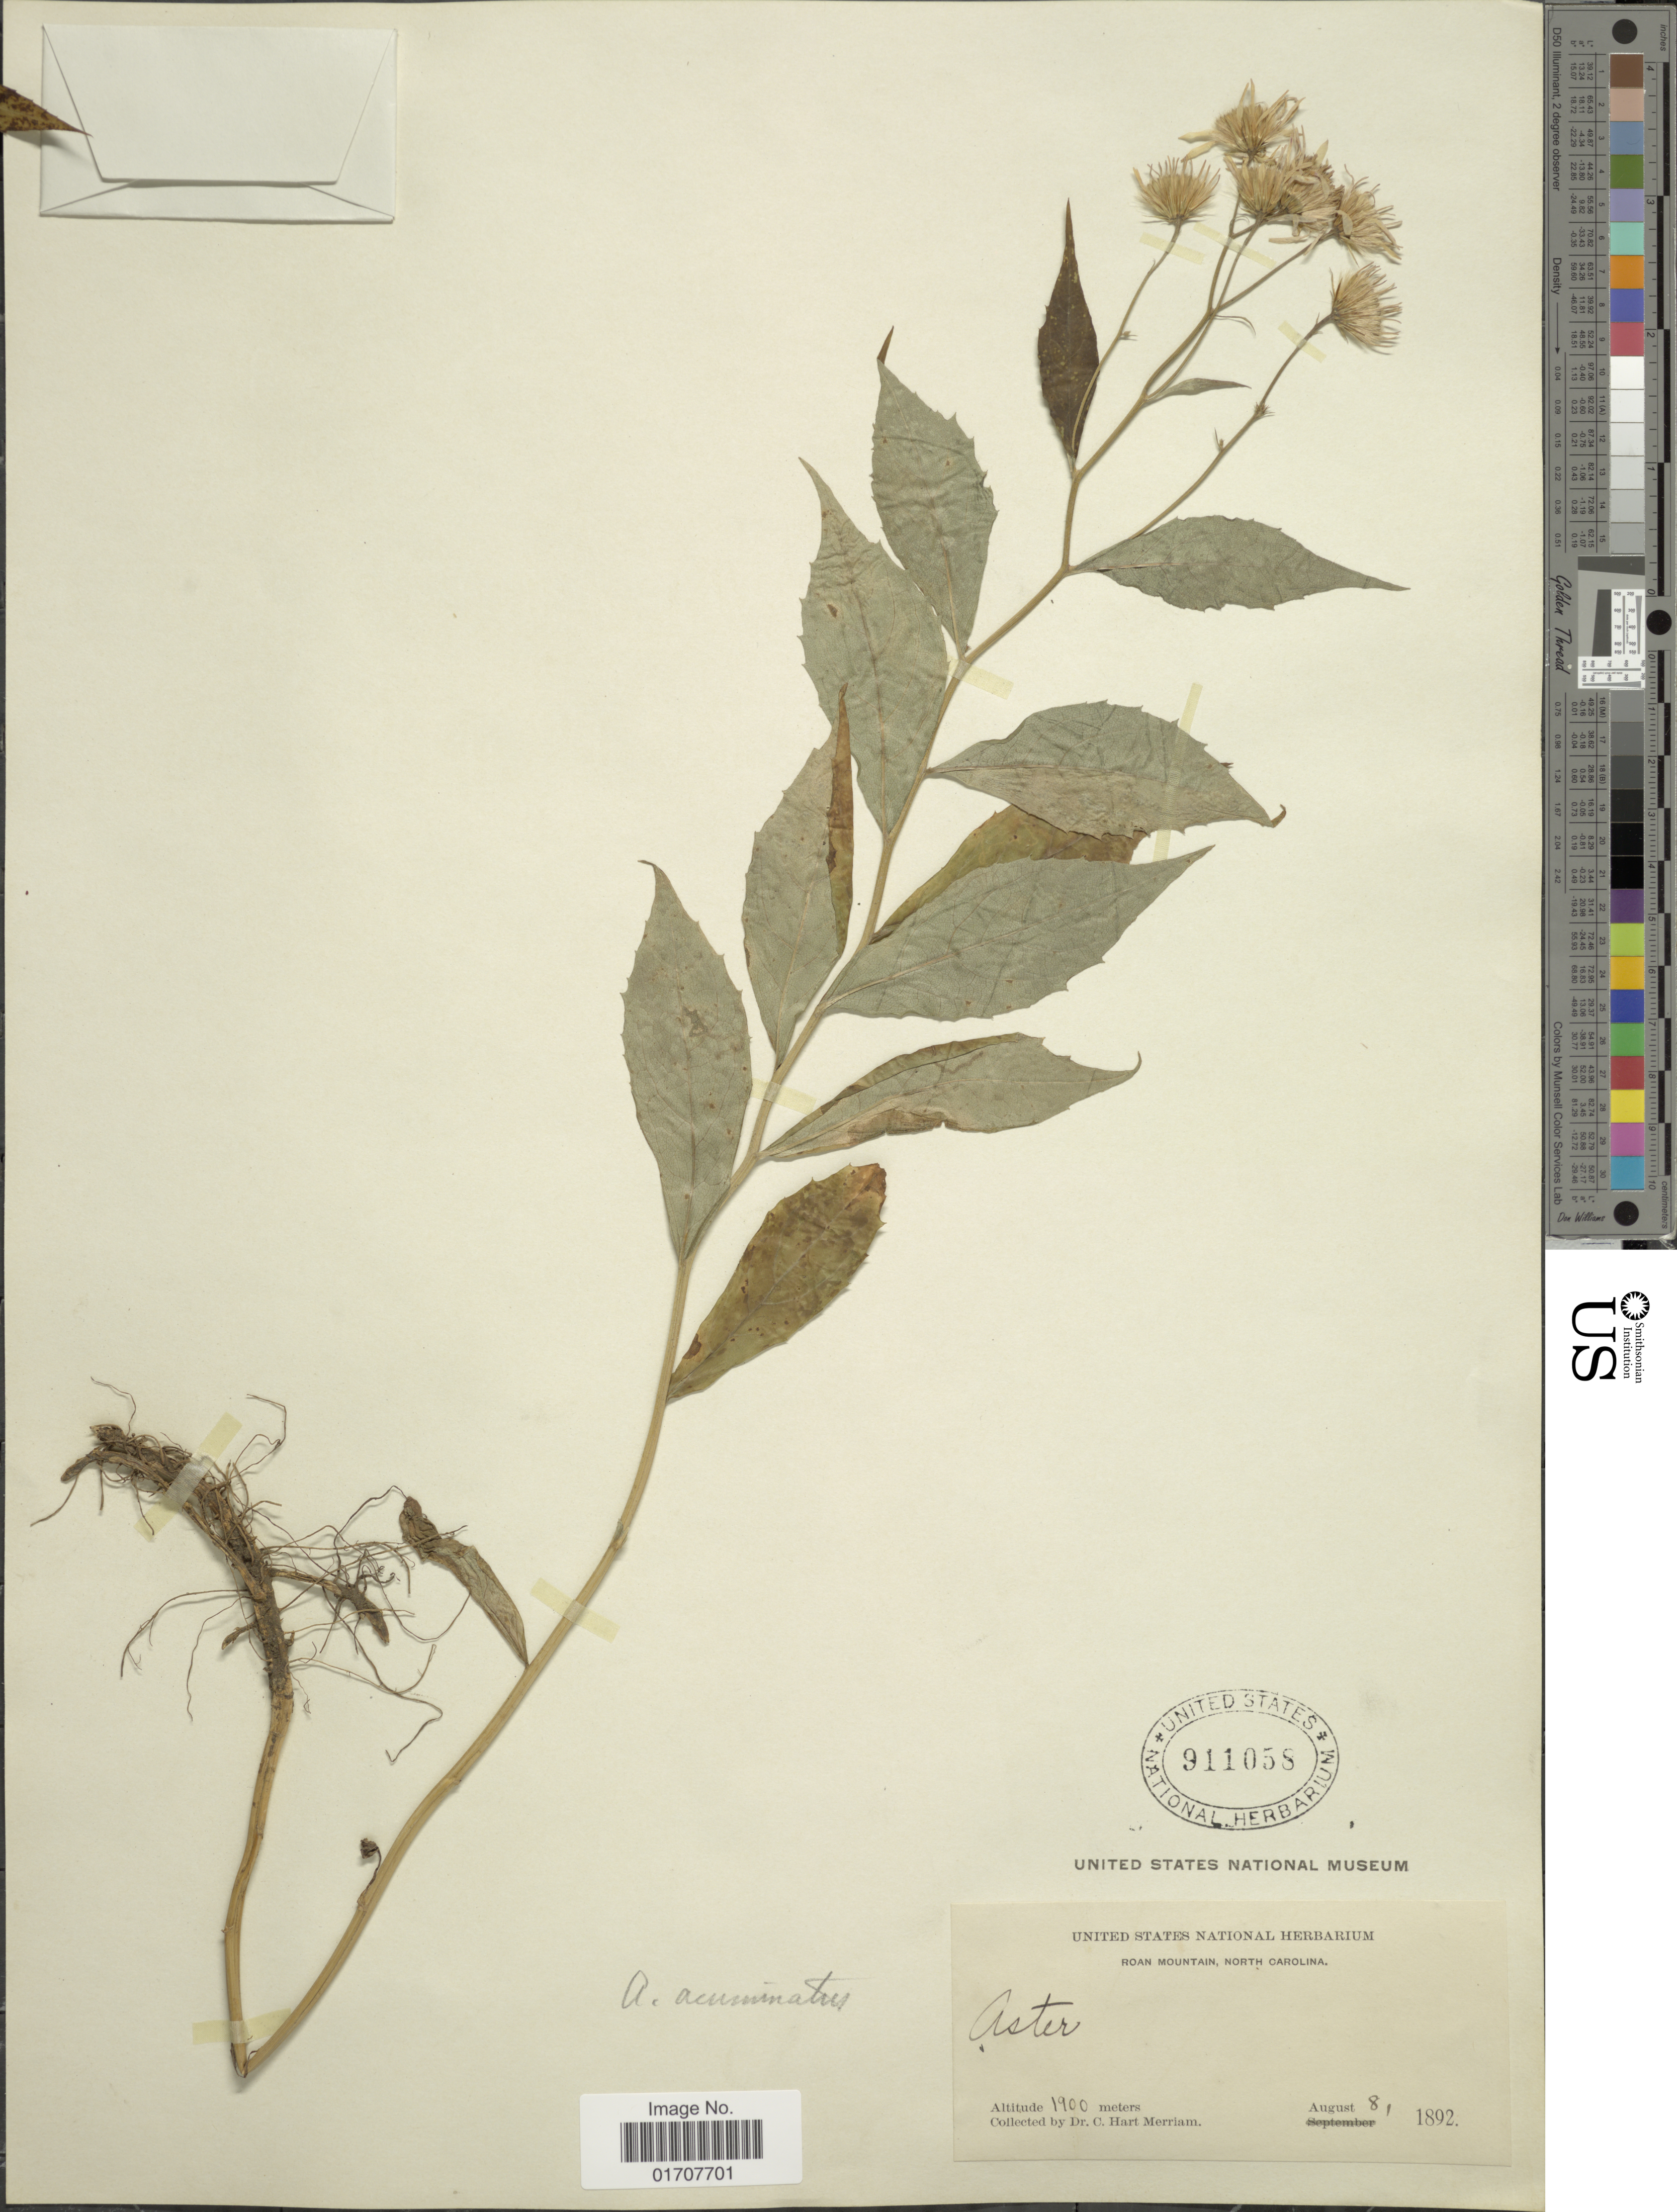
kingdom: Plantae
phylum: Tracheophyta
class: Magnoliopsida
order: Asterales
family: Asteraceae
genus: Oclemena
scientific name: Oclemena acuminata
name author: (Michx.) Greene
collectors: C. Merriam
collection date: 1892-08-08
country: United States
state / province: North Carolina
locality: Roan Mountain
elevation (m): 1900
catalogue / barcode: US 911058